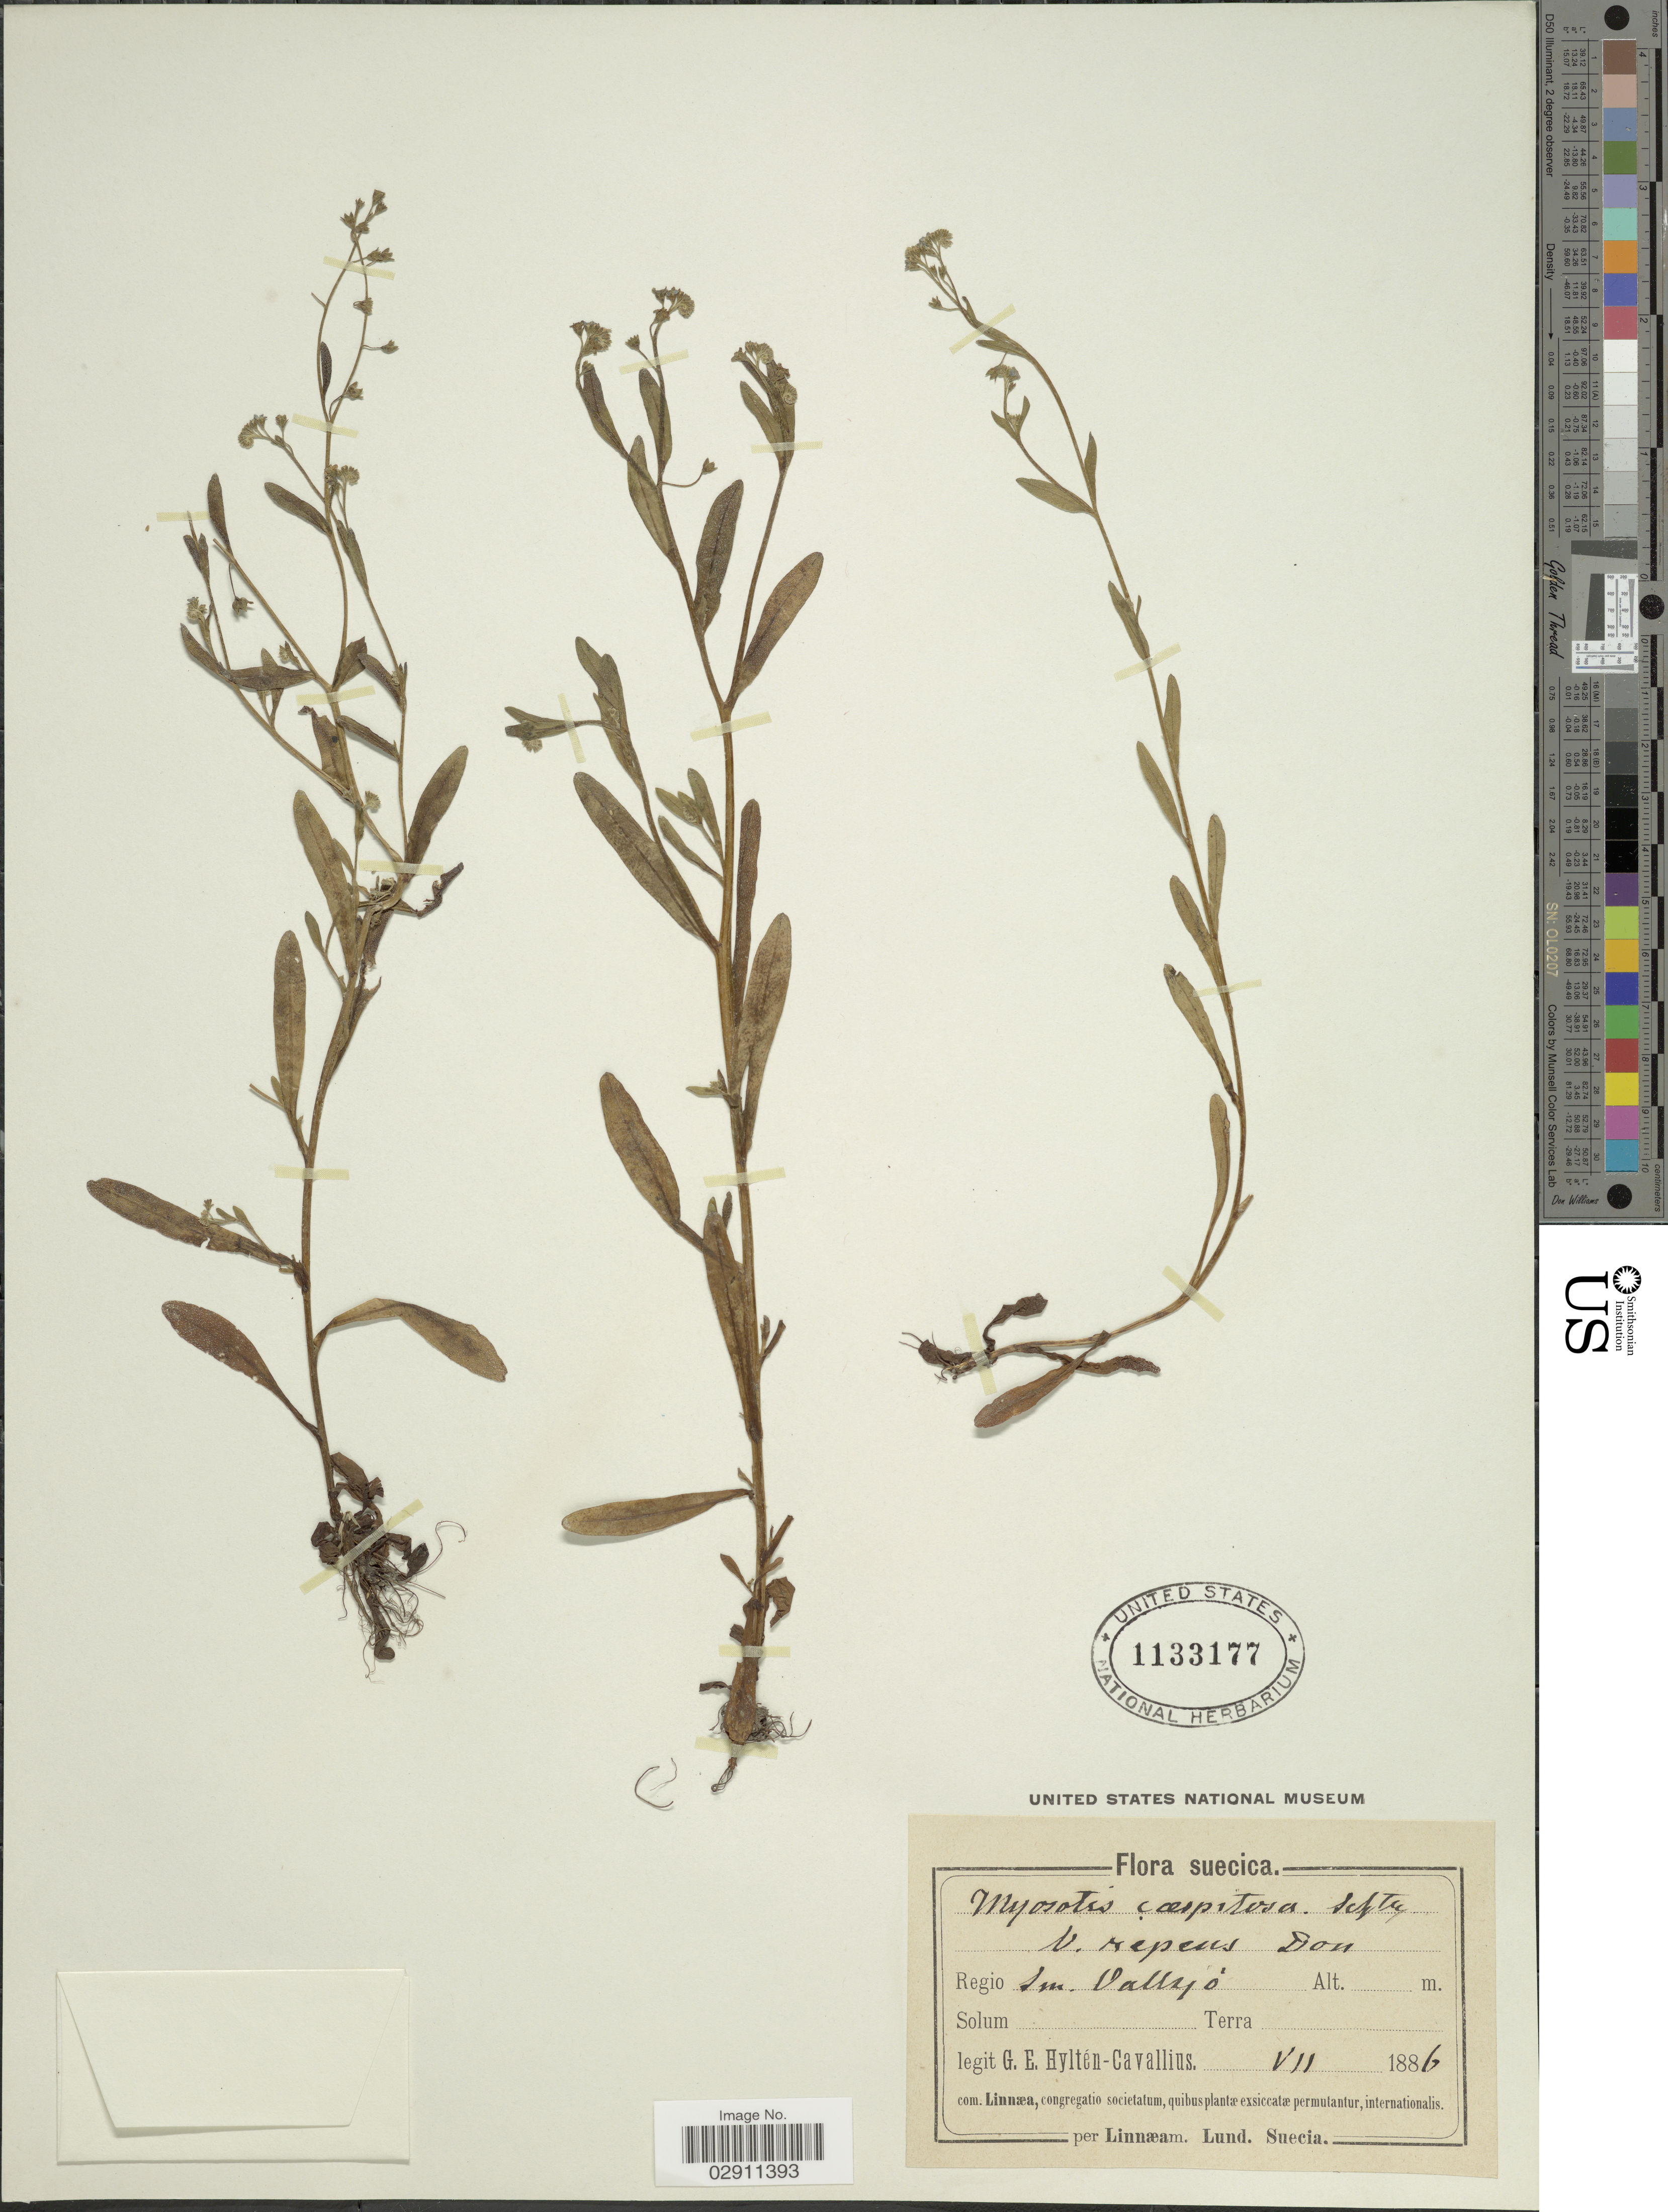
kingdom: Plantae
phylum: Tracheophyta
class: Magnoliopsida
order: Boraginales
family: Boraginaceae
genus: Myosotis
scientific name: Myosotis caespitosa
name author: Schultz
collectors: Hyltén-Cavallius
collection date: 1886-07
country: Sweden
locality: Suecica, Regio Sm. Vallsjo.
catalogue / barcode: US 1133177